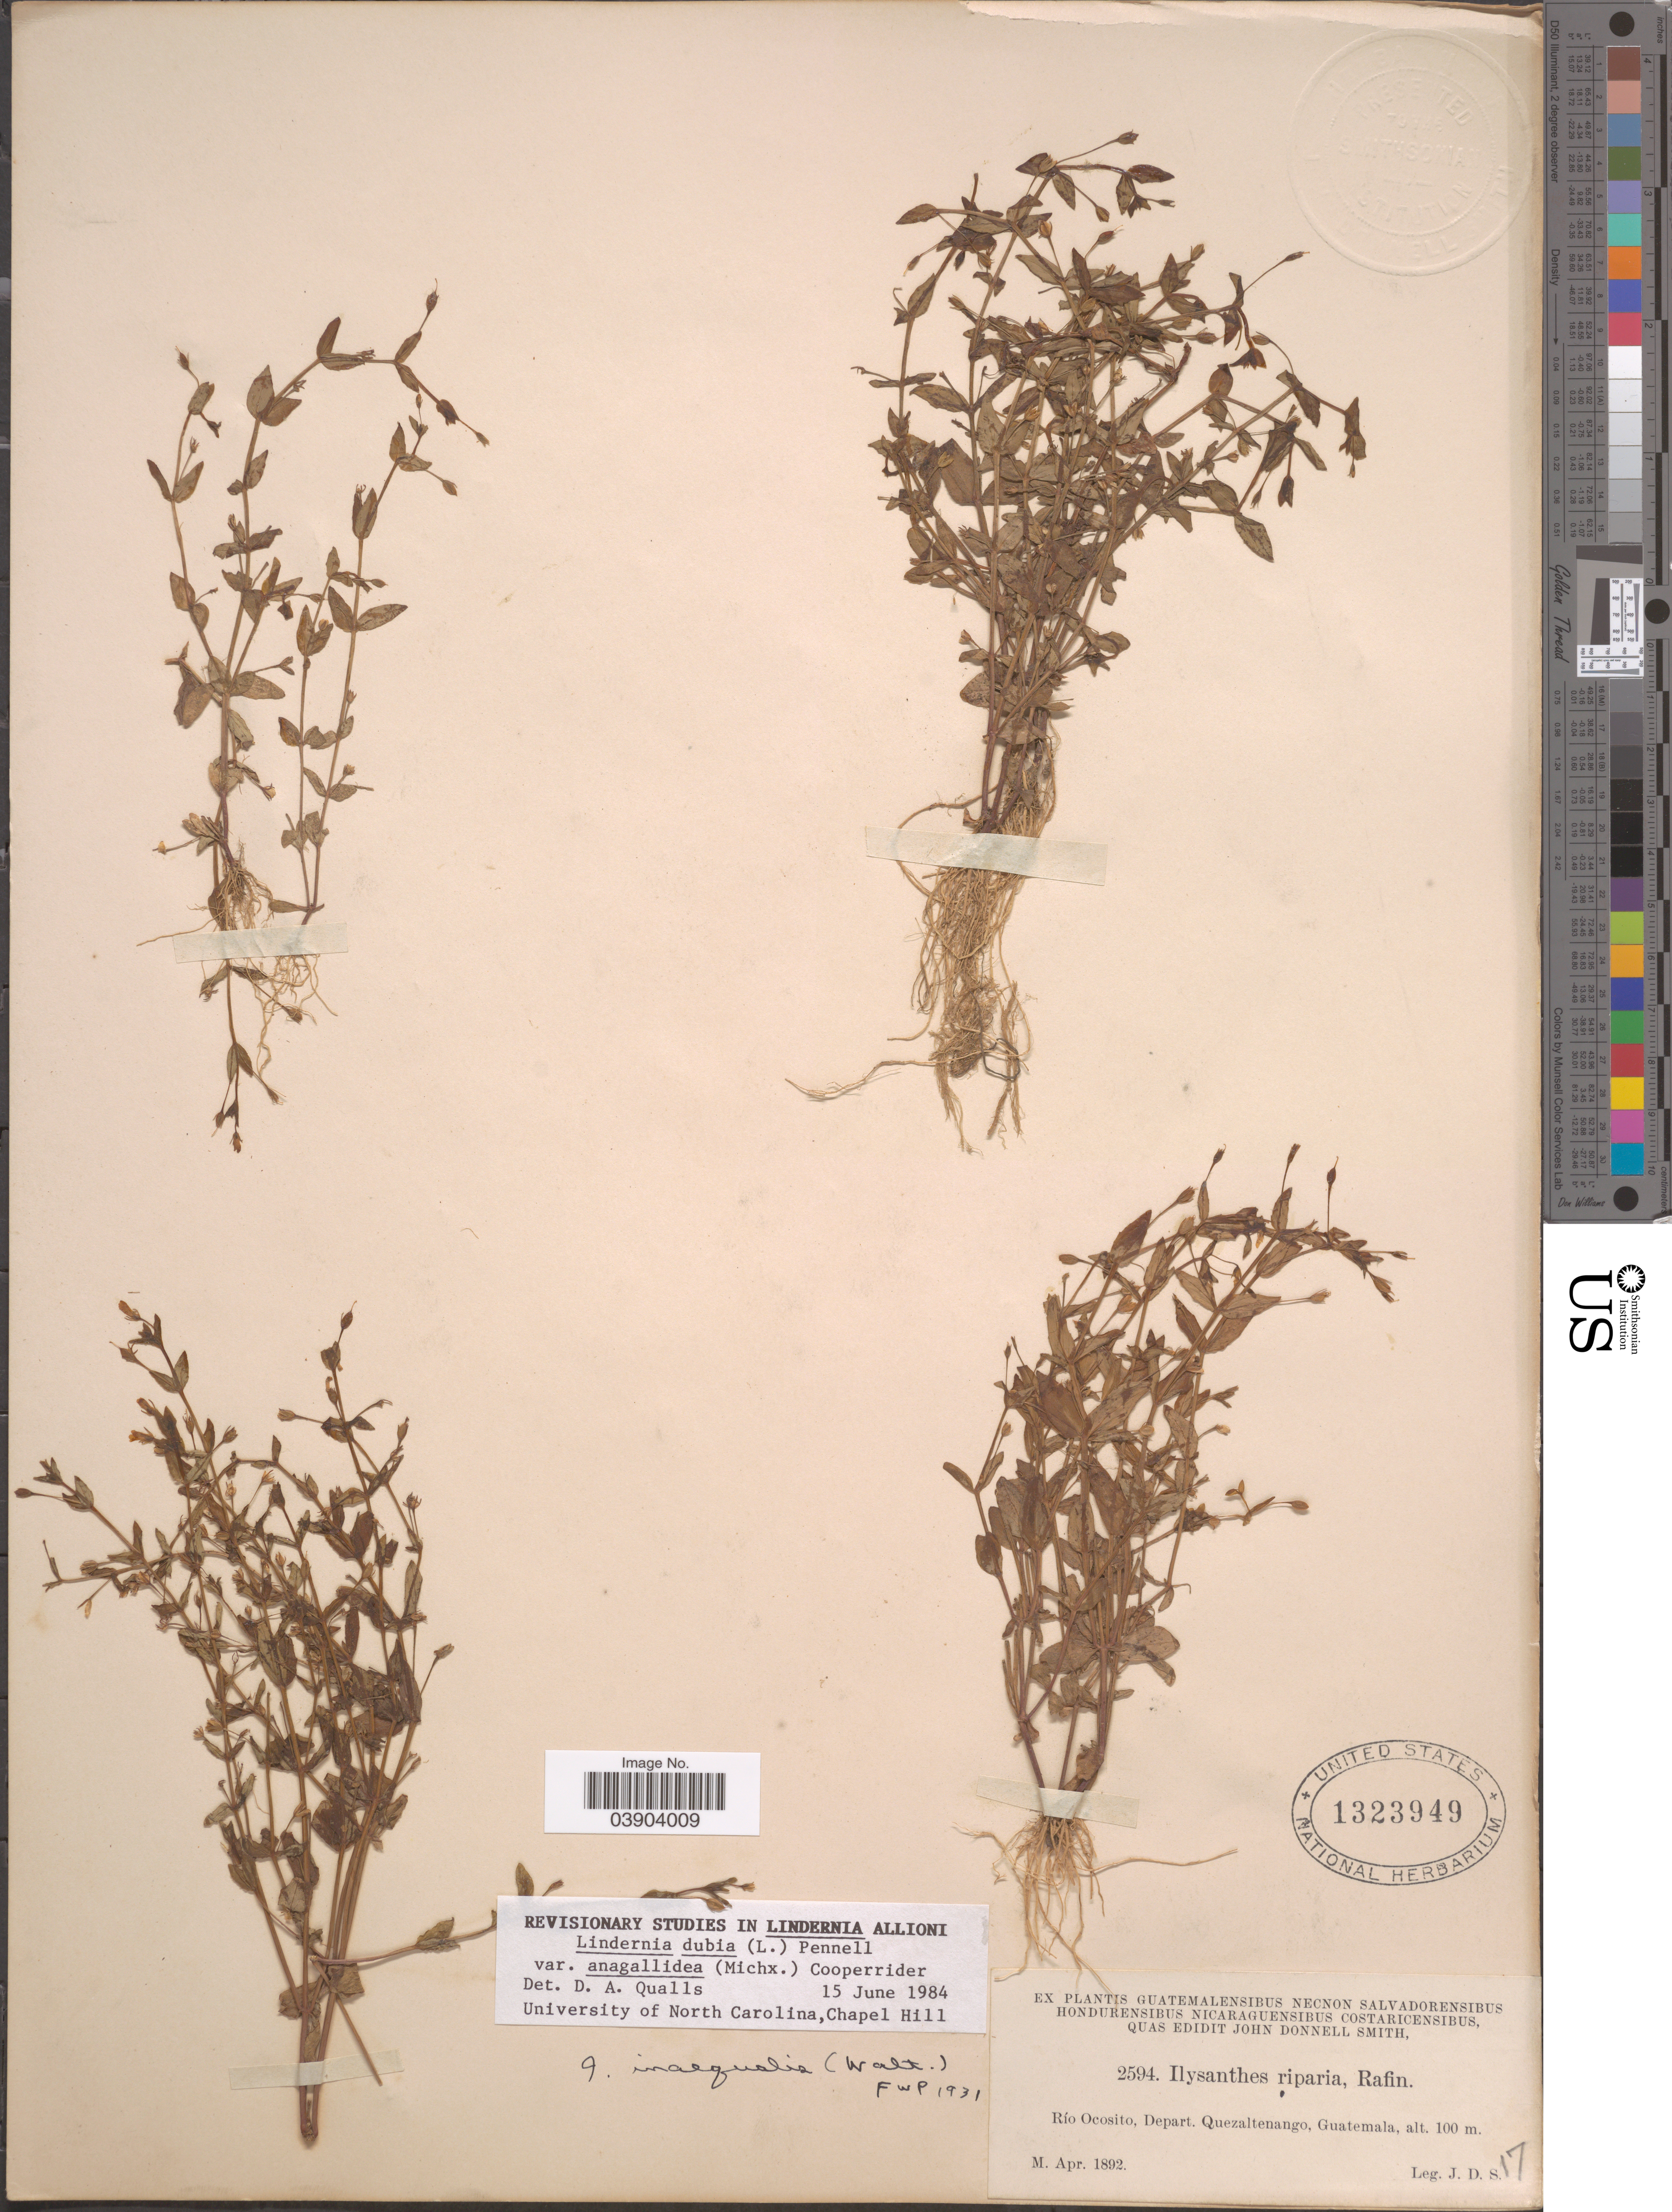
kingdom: Plantae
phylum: Tracheophyta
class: Magnoliopsida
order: Lamiales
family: Linderniaceae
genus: Lindernia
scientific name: Lindernia dubia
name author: (L.) Pennell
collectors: J. Donnell Smith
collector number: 2594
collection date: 1892-04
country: Guatemala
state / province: Quetzaltenango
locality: Río Ocosito, Depart. Quezaltenango.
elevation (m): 100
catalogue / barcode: US 1323949